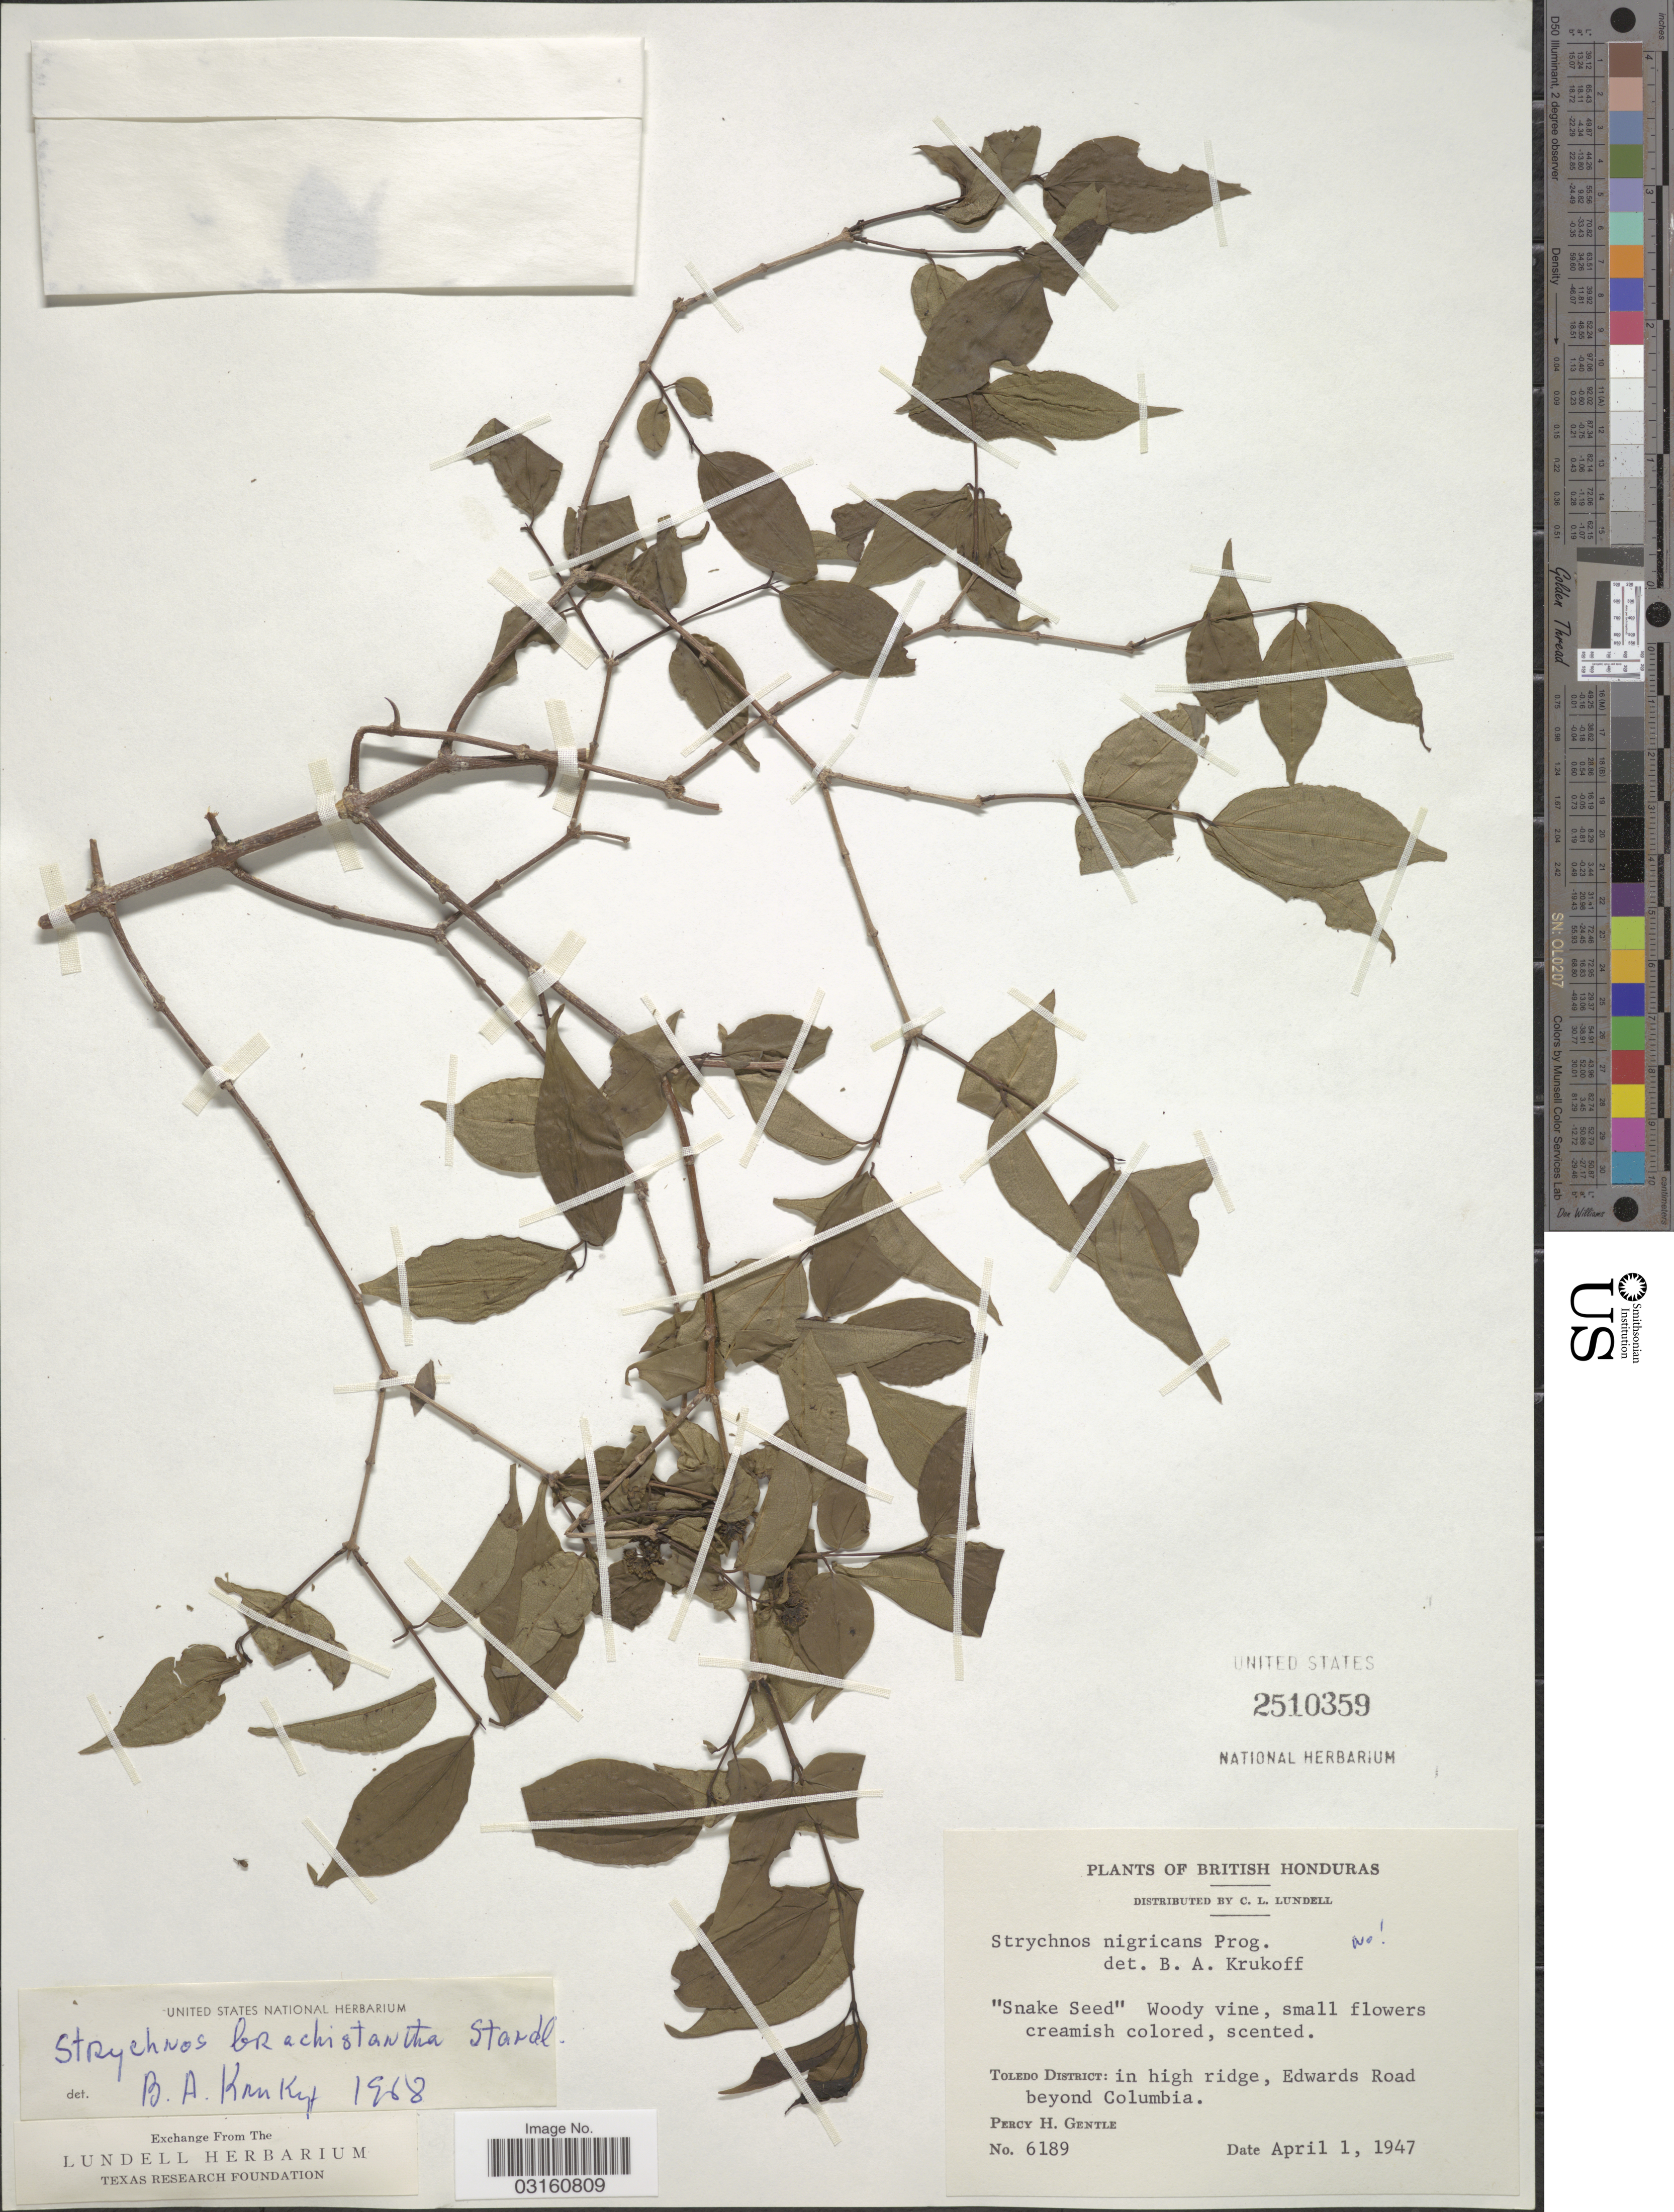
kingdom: Plantae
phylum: Tracheophyta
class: Magnoliopsida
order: Gentianales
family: Loganiaceae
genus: Strychnos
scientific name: Strychnos brachistantha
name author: Standl.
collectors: P. H. Gentle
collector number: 6189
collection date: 1947-04-01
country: Belize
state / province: Toledo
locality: British Honduras. Toledo District: in high ridge, Edwards Road beyond Columbia.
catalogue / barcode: US 2510359